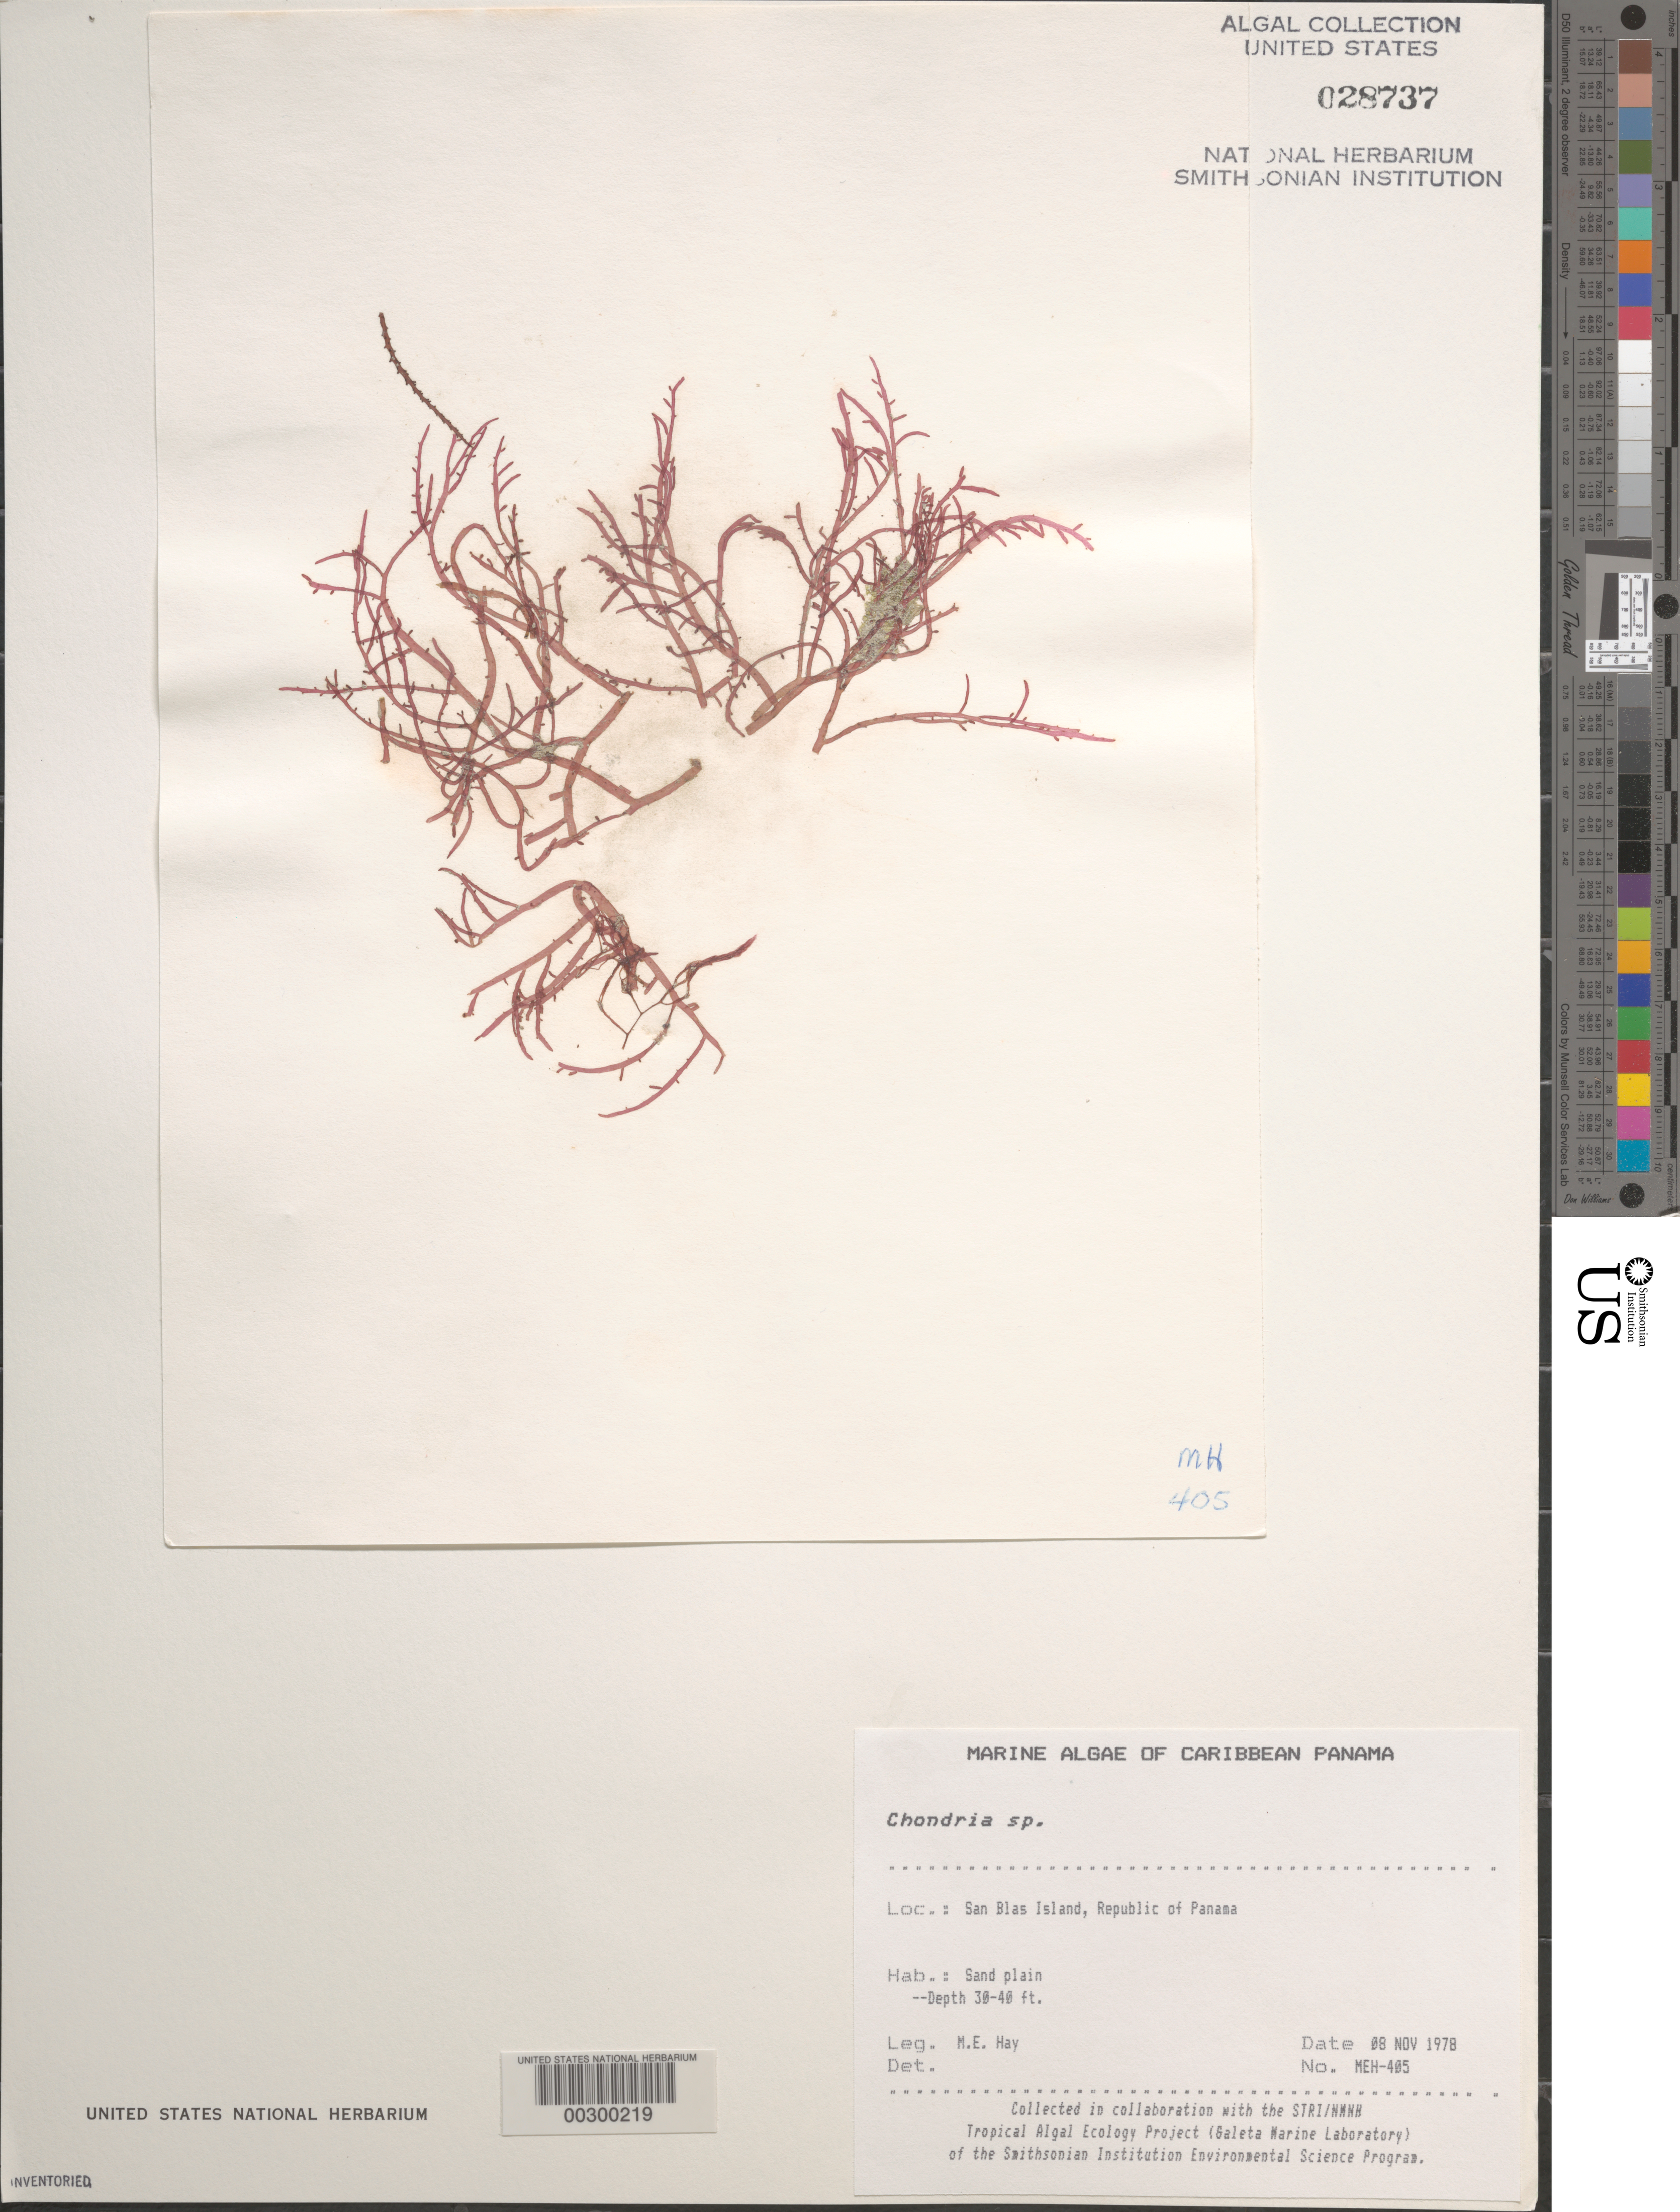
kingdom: Plantae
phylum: Rhodophyta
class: Florideophyceae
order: Ceramiales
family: Rhodomelaceae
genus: Chondria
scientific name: Chondria sp.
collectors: M. E. Hay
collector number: MEH-405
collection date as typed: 08 Nov 1978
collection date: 1978-11-08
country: Panama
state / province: Kuna Yala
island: San Blas Island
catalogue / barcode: US 28737